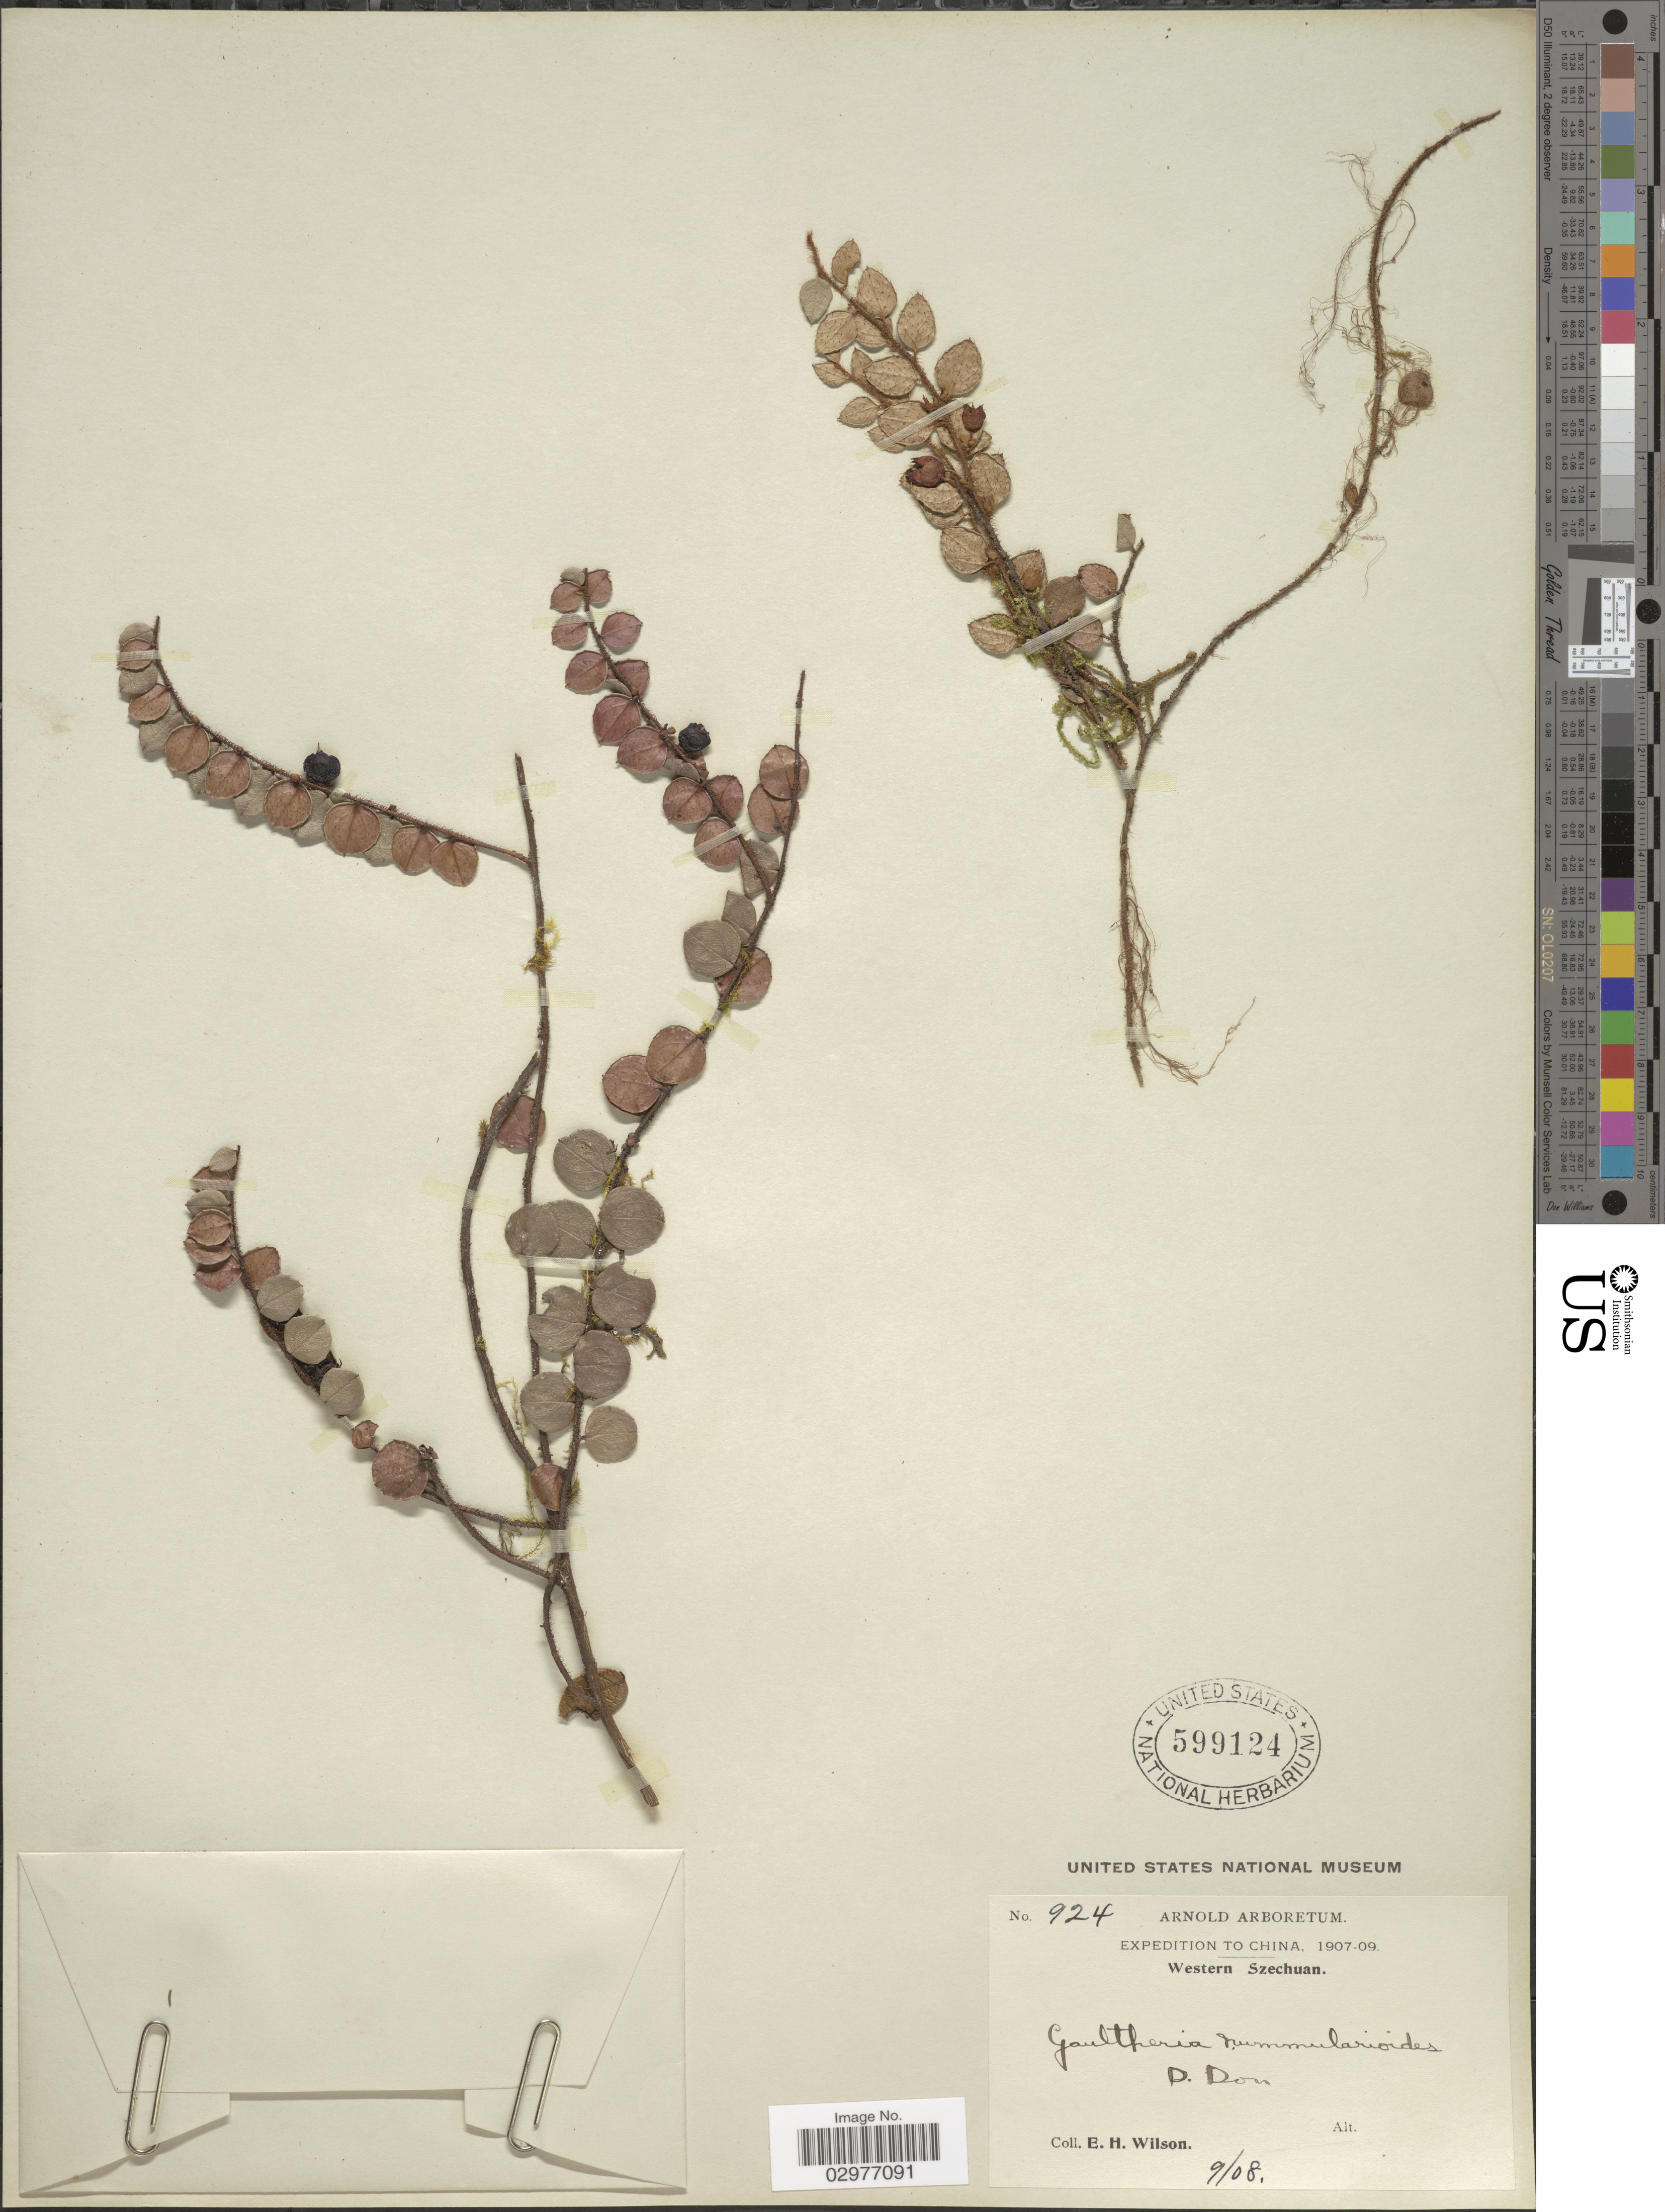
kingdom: Plantae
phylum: Tracheophyta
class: Magnoliopsida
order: Ericales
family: Ericaceae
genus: Gaultheria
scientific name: Gaultheria nummularioides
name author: G. Don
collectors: E. Wilson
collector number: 924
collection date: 1908-09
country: China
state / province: Sichuan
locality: Western Szechuan.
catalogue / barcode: US 599124